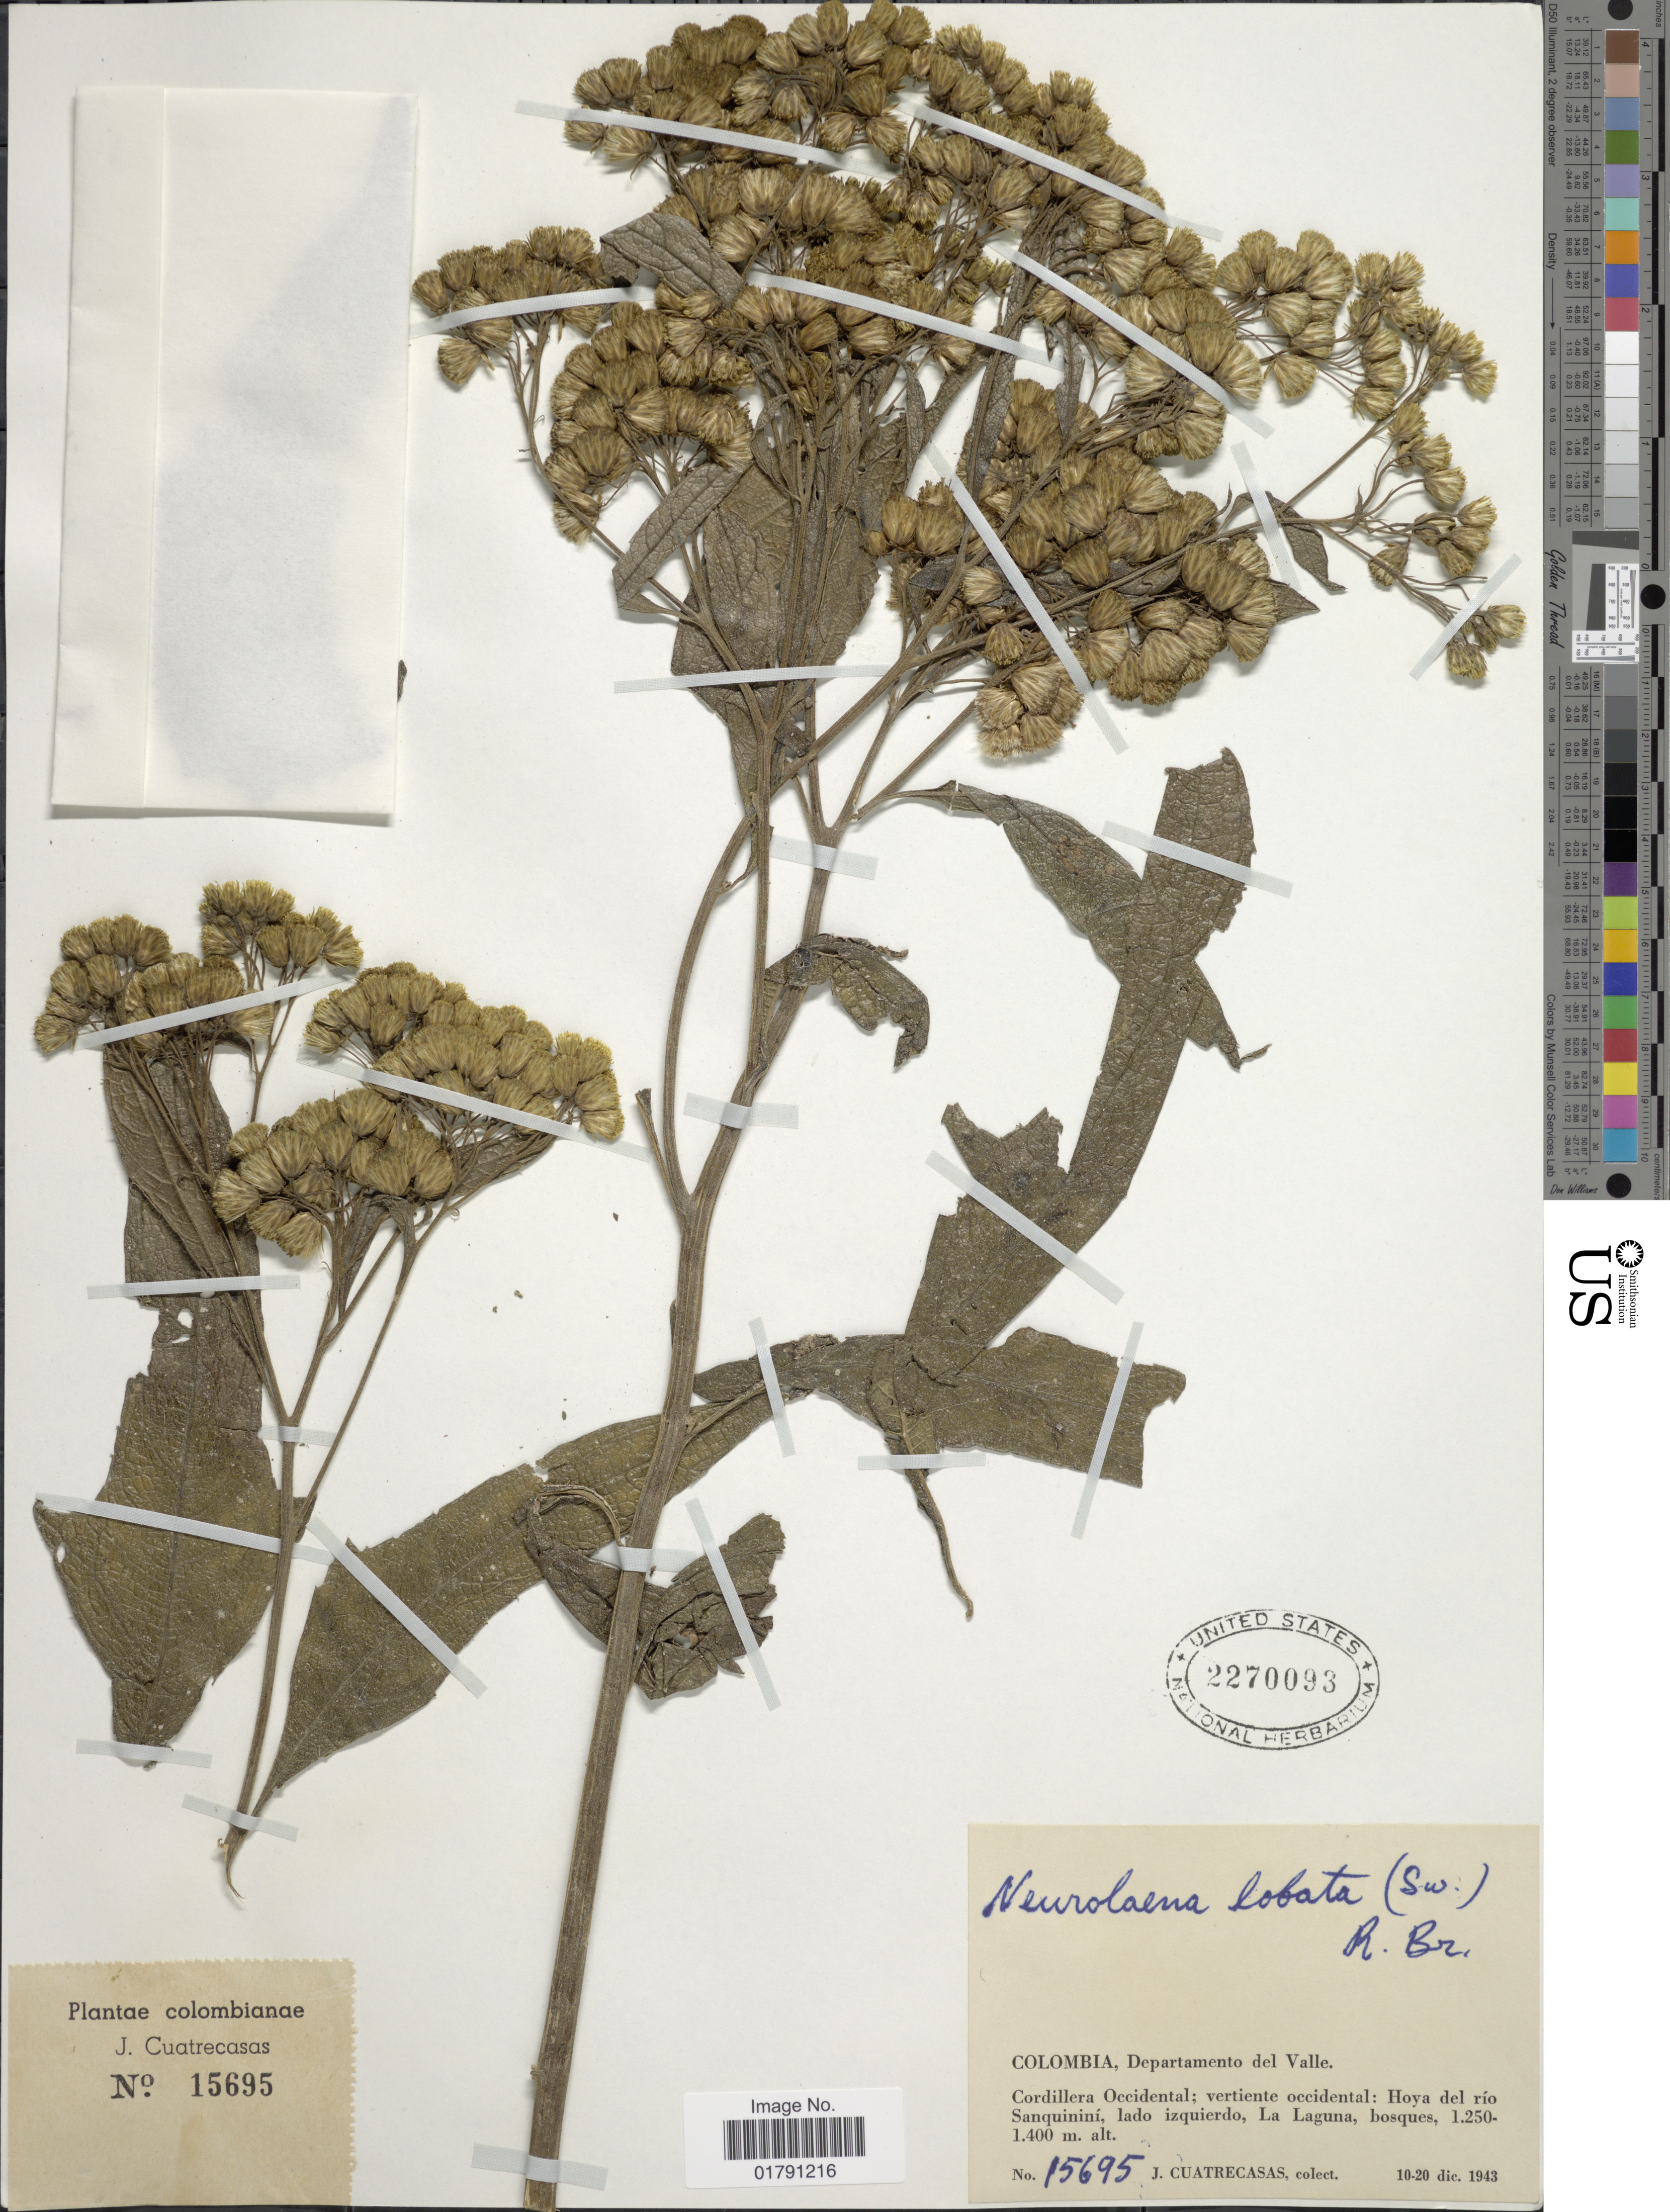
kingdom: Plantae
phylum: Tracheophyta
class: Magnoliopsida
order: Asterales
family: Asteraceae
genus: Neurolaena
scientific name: Neurolaena lobata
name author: (L.) R. Br. ex Cass.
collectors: J. Cuatrecasas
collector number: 15695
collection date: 1943-12-10/1943-12-20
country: Colombia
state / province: Valle del Cauca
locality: Cordillera Occidental, vertiente occidental, Hoya del rio Sanquinini, lado izquierdo, La Laguna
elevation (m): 1250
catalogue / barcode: US 2270093